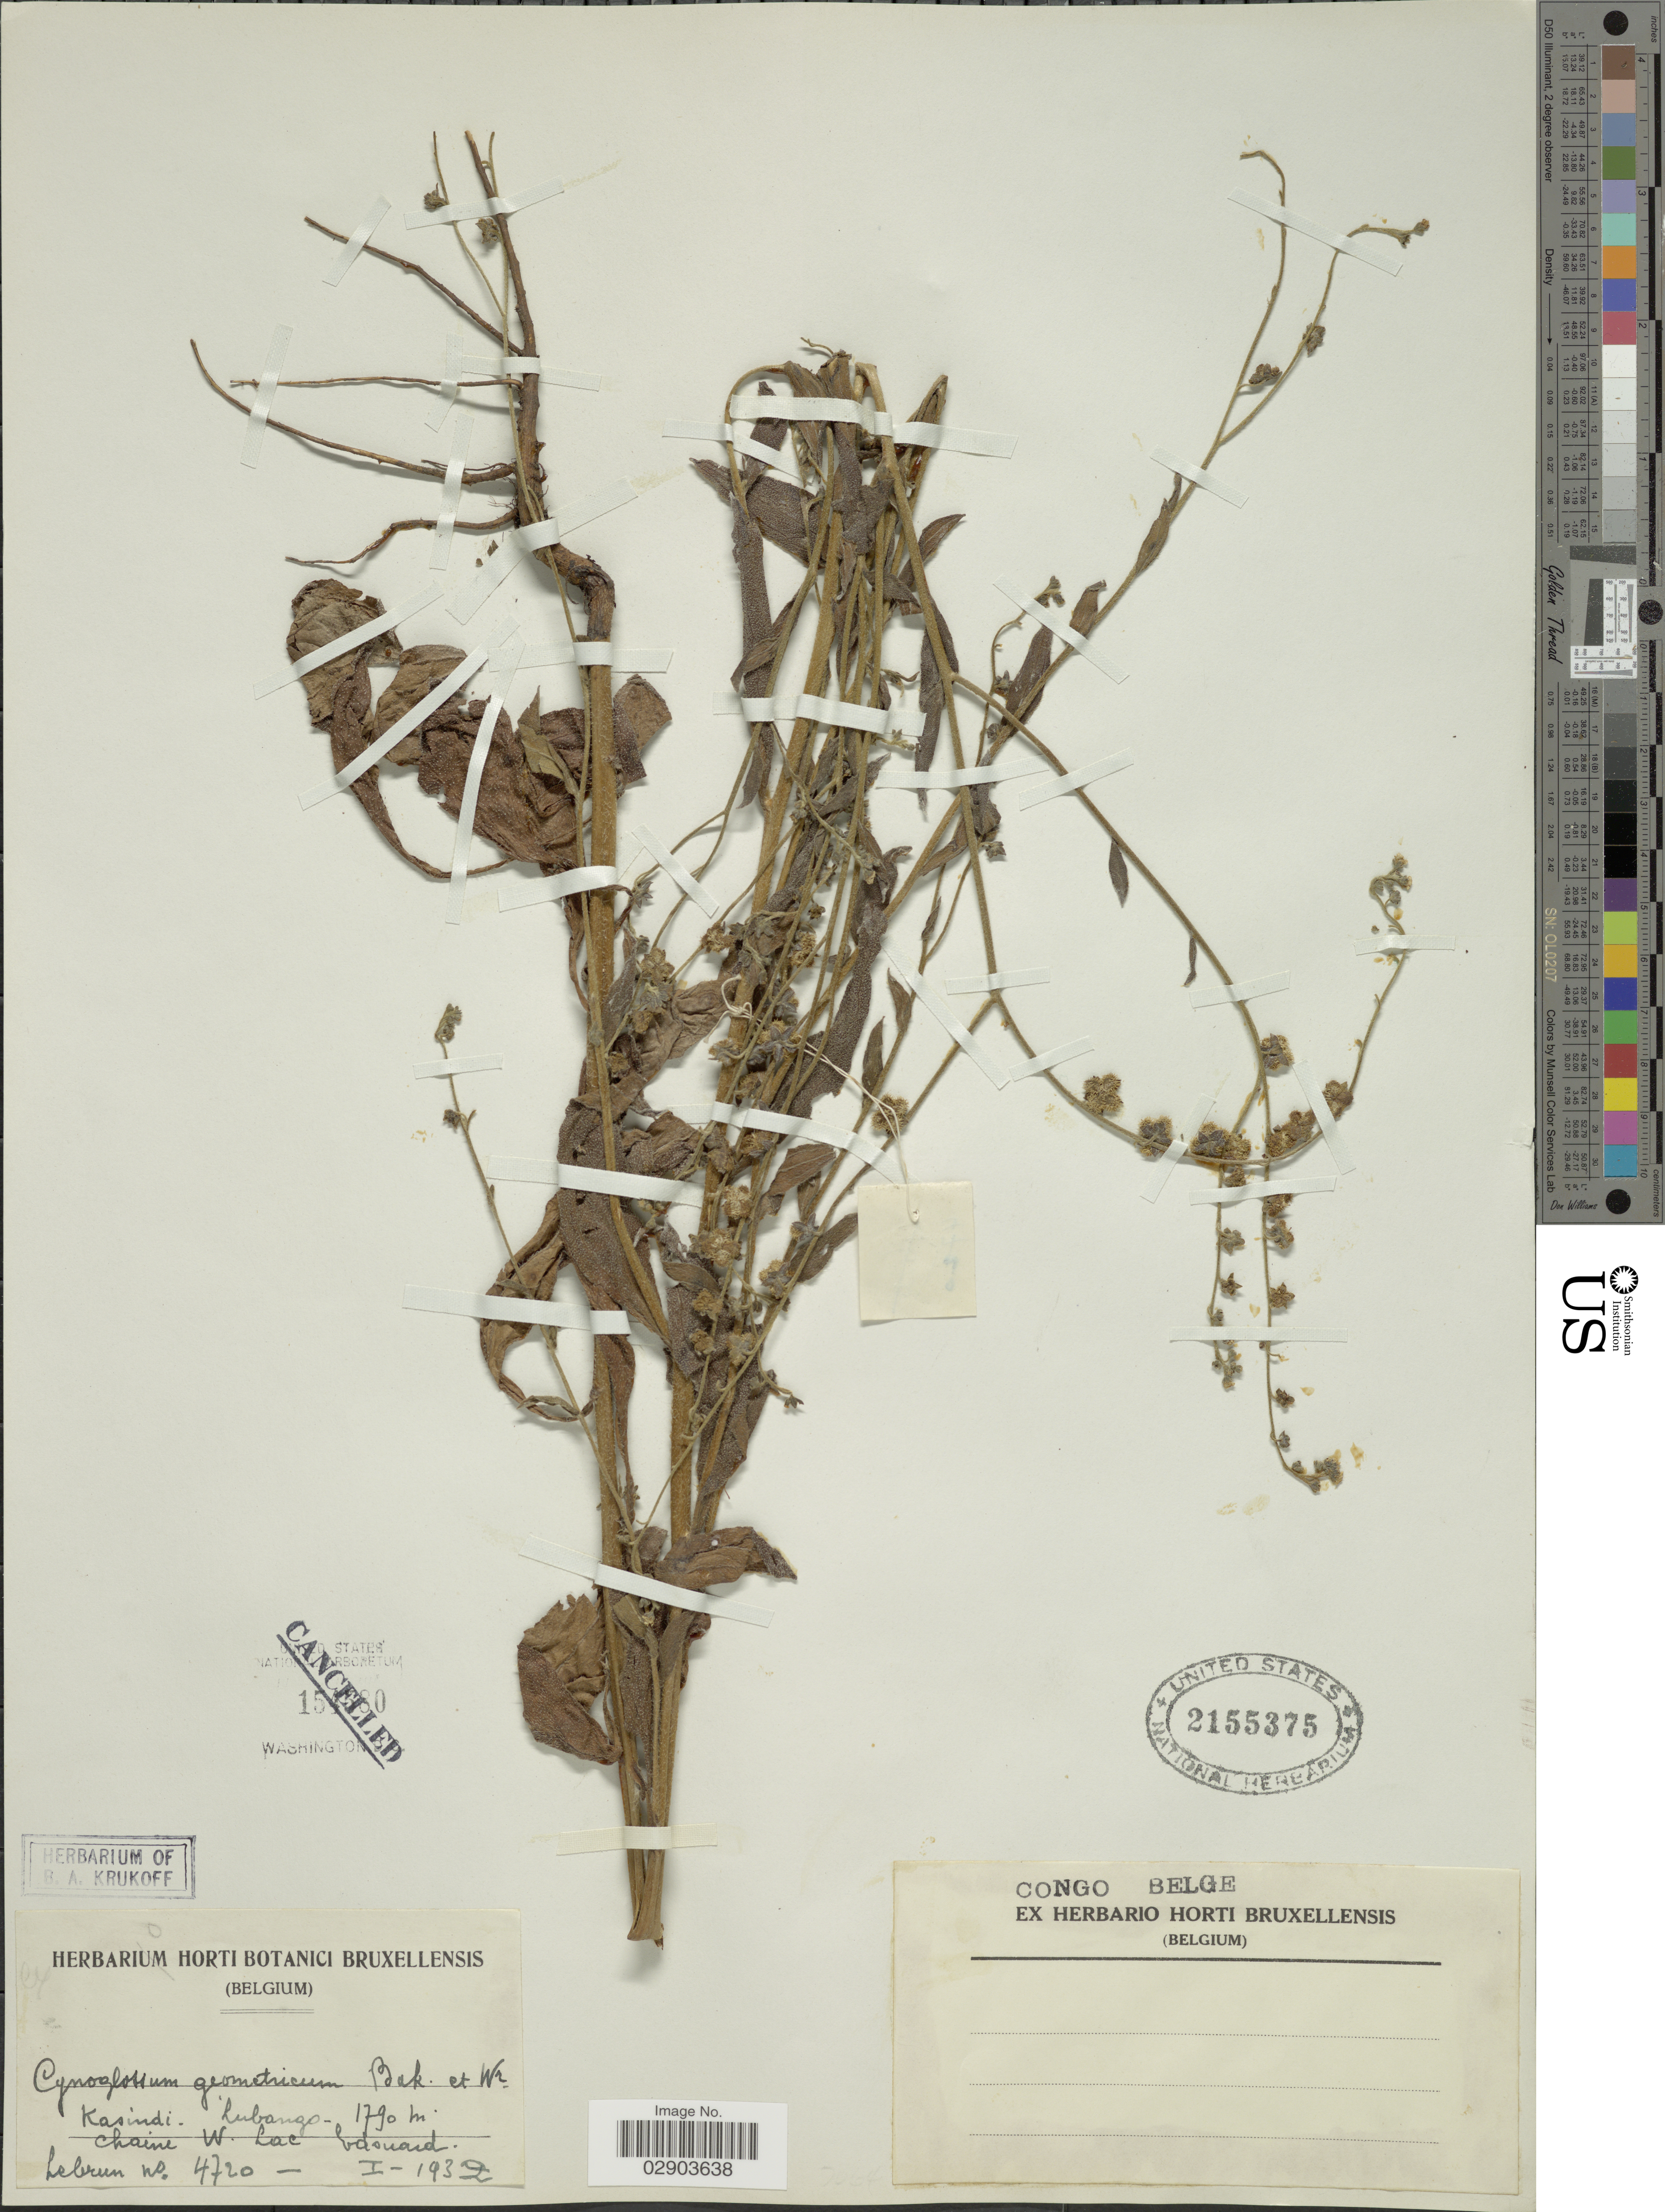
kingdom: Plantae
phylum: Tracheophyta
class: Magnoliopsida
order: Boraginales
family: Boraginaceae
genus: Cynoglossum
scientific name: Cynoglossum geometricum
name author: Baker & C.H. Wright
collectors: J.A. Lebrun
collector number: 4720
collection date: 1932-01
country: Congo, Democratic Republic of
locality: Kasindi, Lubango, chaine, W. Lac Edouard.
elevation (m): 1790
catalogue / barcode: US 2155375